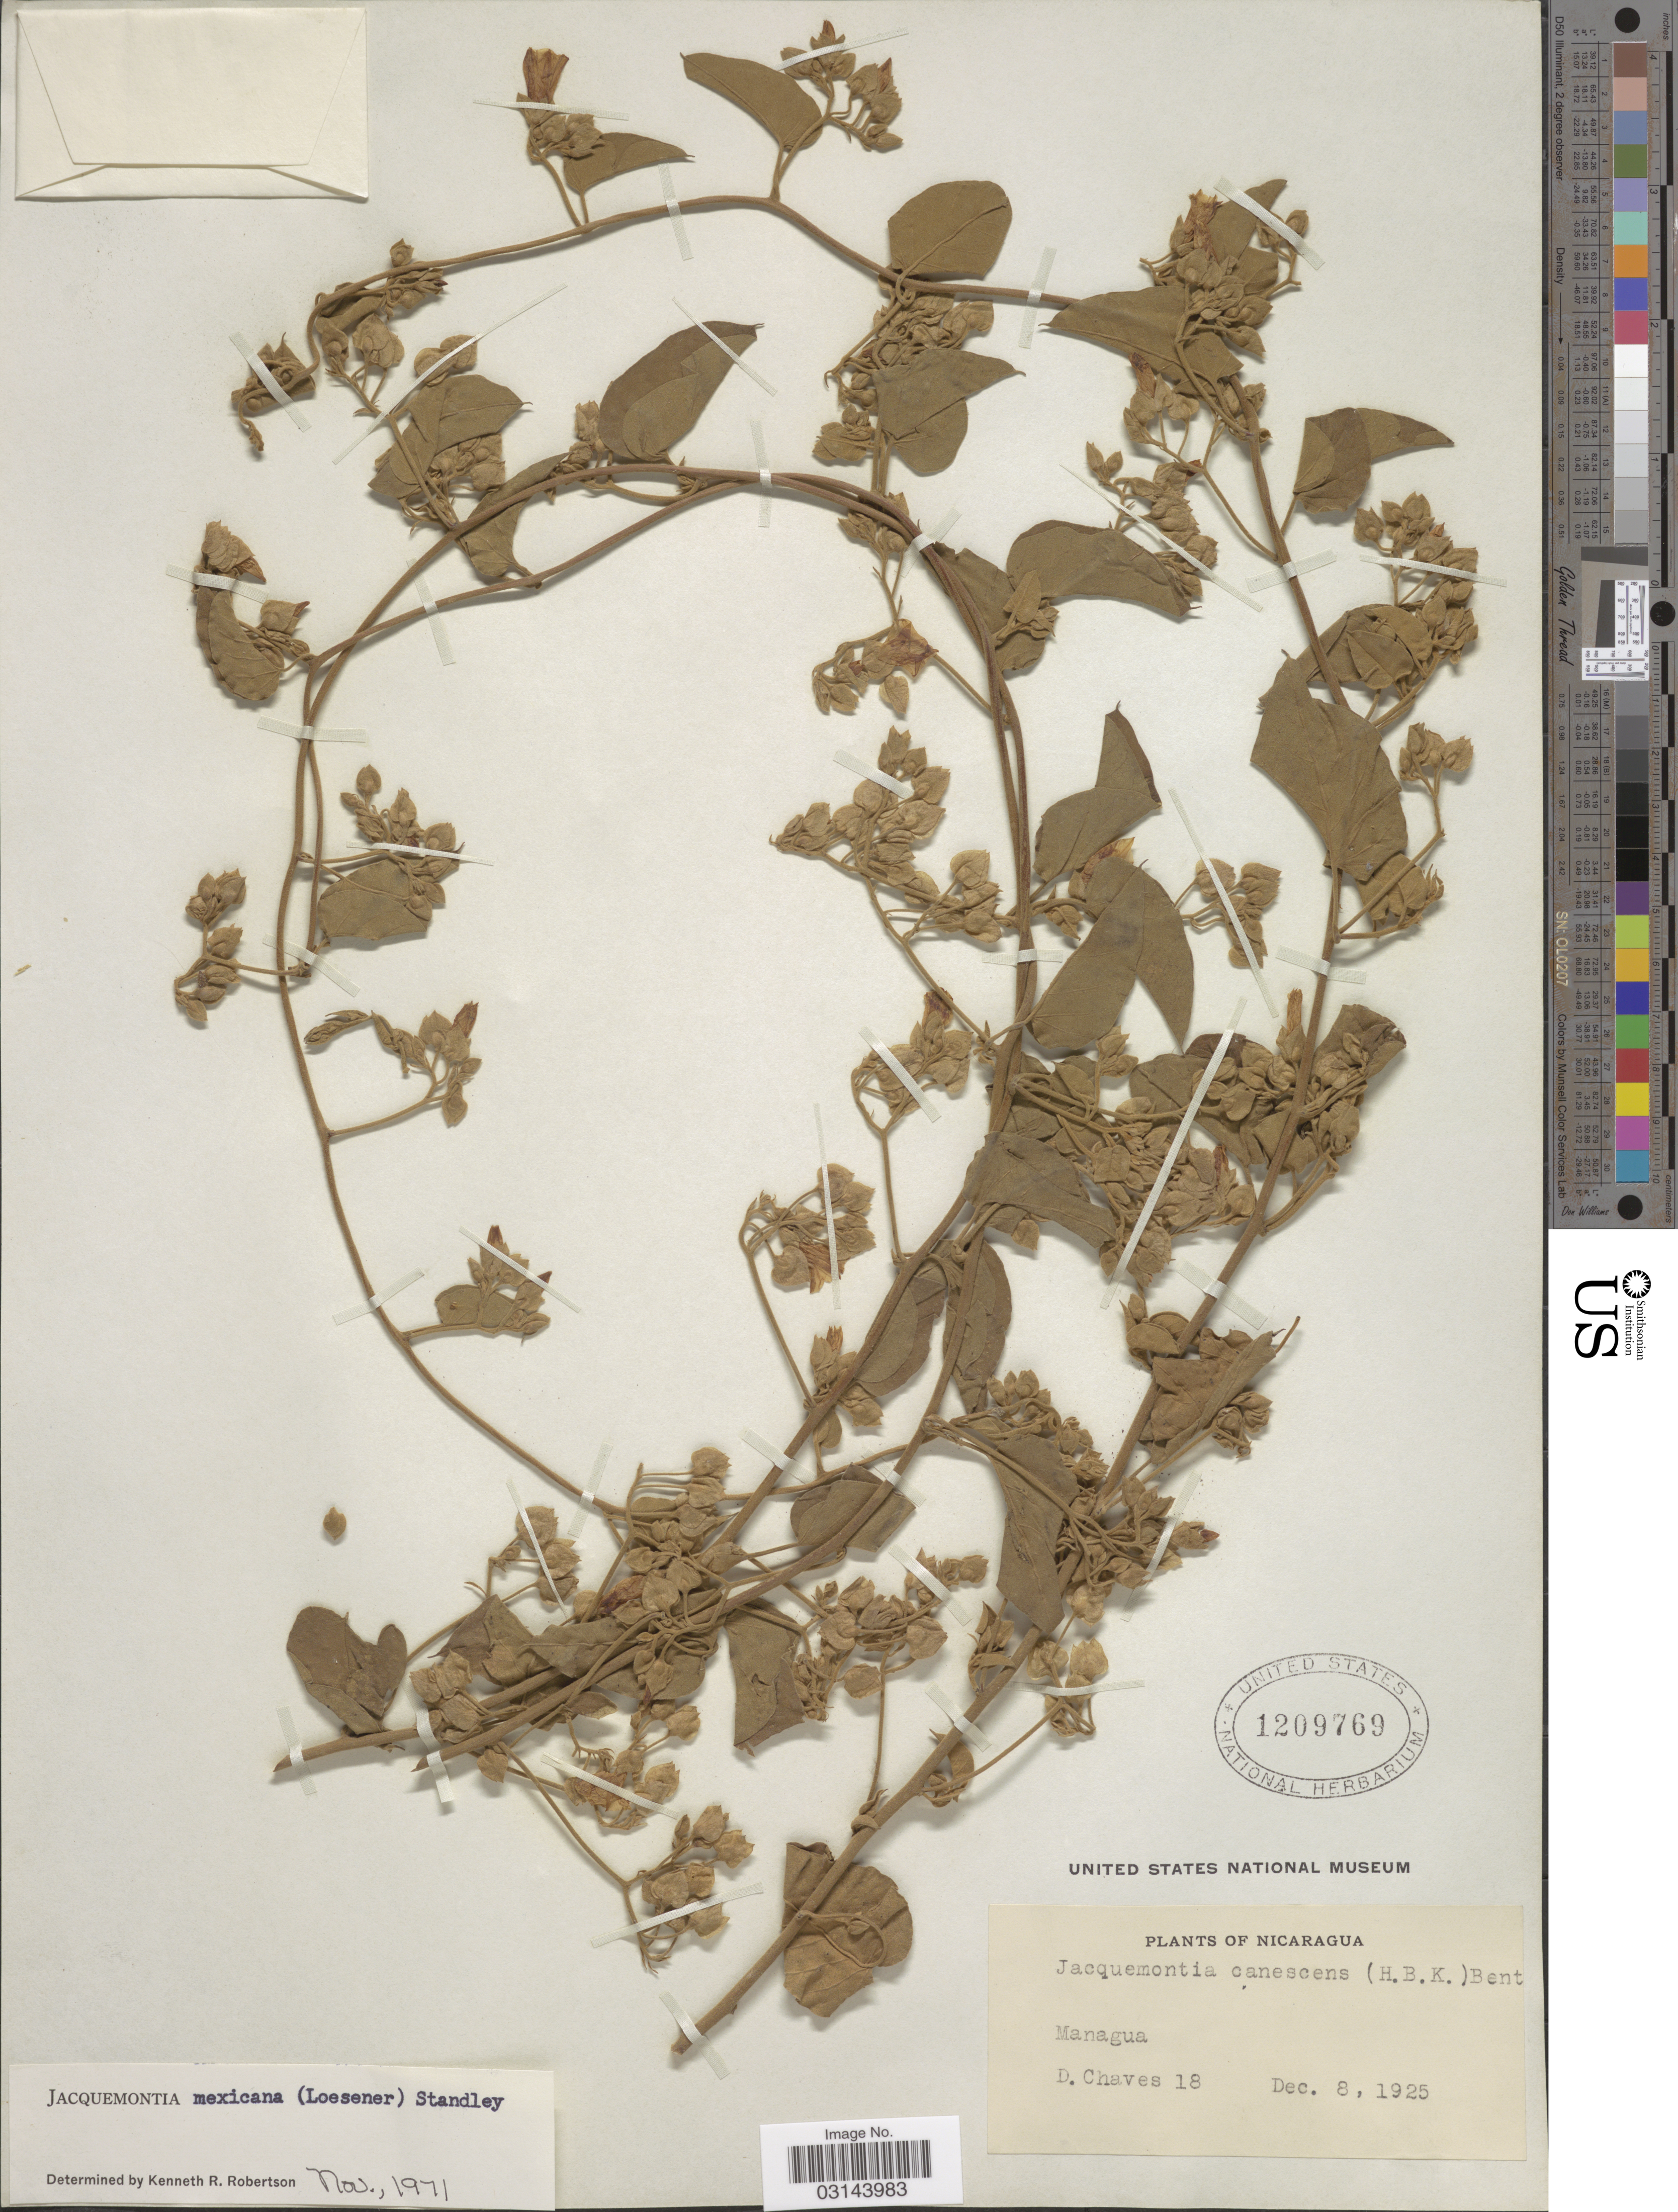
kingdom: Plantae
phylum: Tracheophyta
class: Magnoliopsida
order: Solanales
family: Convolvulaceae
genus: Jacquemontia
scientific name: Jacquemontia mexicana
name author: (Loes.) Standl. & Steyerm.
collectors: D. Chaves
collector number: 18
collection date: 1925-12-08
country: Nicaragua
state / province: Managua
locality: Managua.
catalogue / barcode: US 1209769